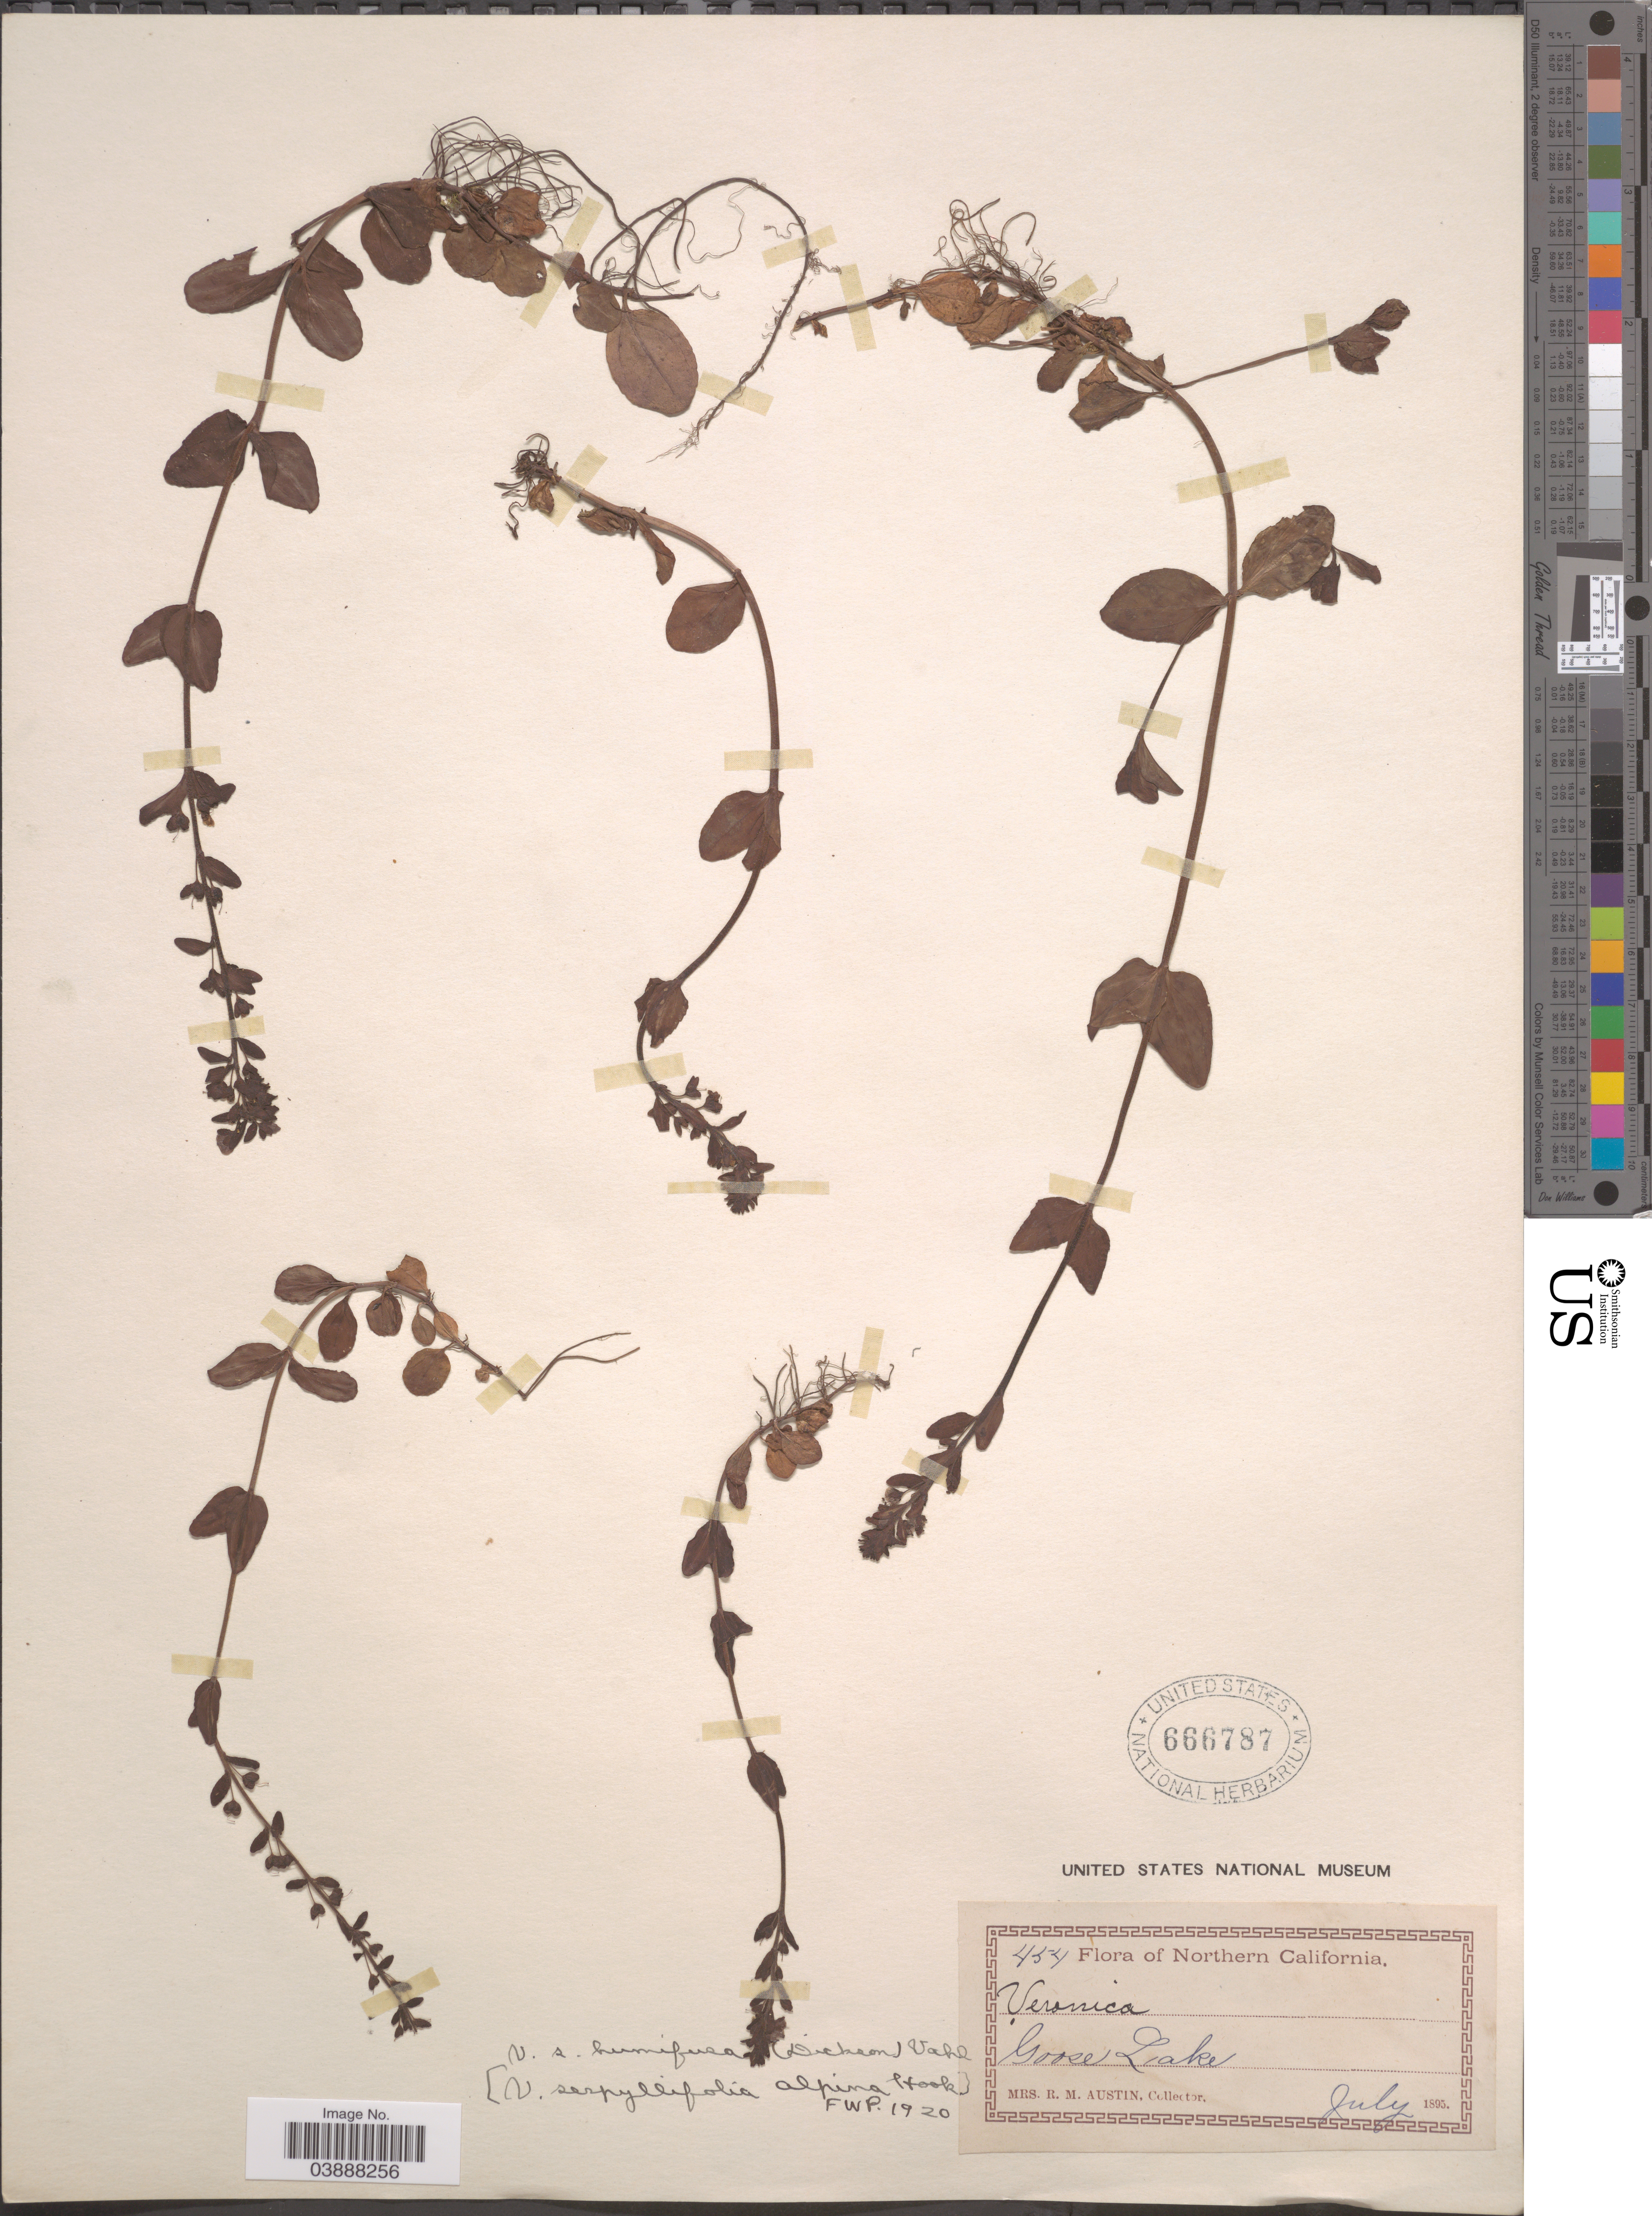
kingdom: Plantae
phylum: Tracheophyta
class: Magnoliopsida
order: Lamiales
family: Plantaginaceae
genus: Veronica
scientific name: Veronica serpyllifolia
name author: L.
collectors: R. Austin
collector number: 454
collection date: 1895-07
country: United States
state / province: California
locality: Northern California. Goose Lake.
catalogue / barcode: US 666787